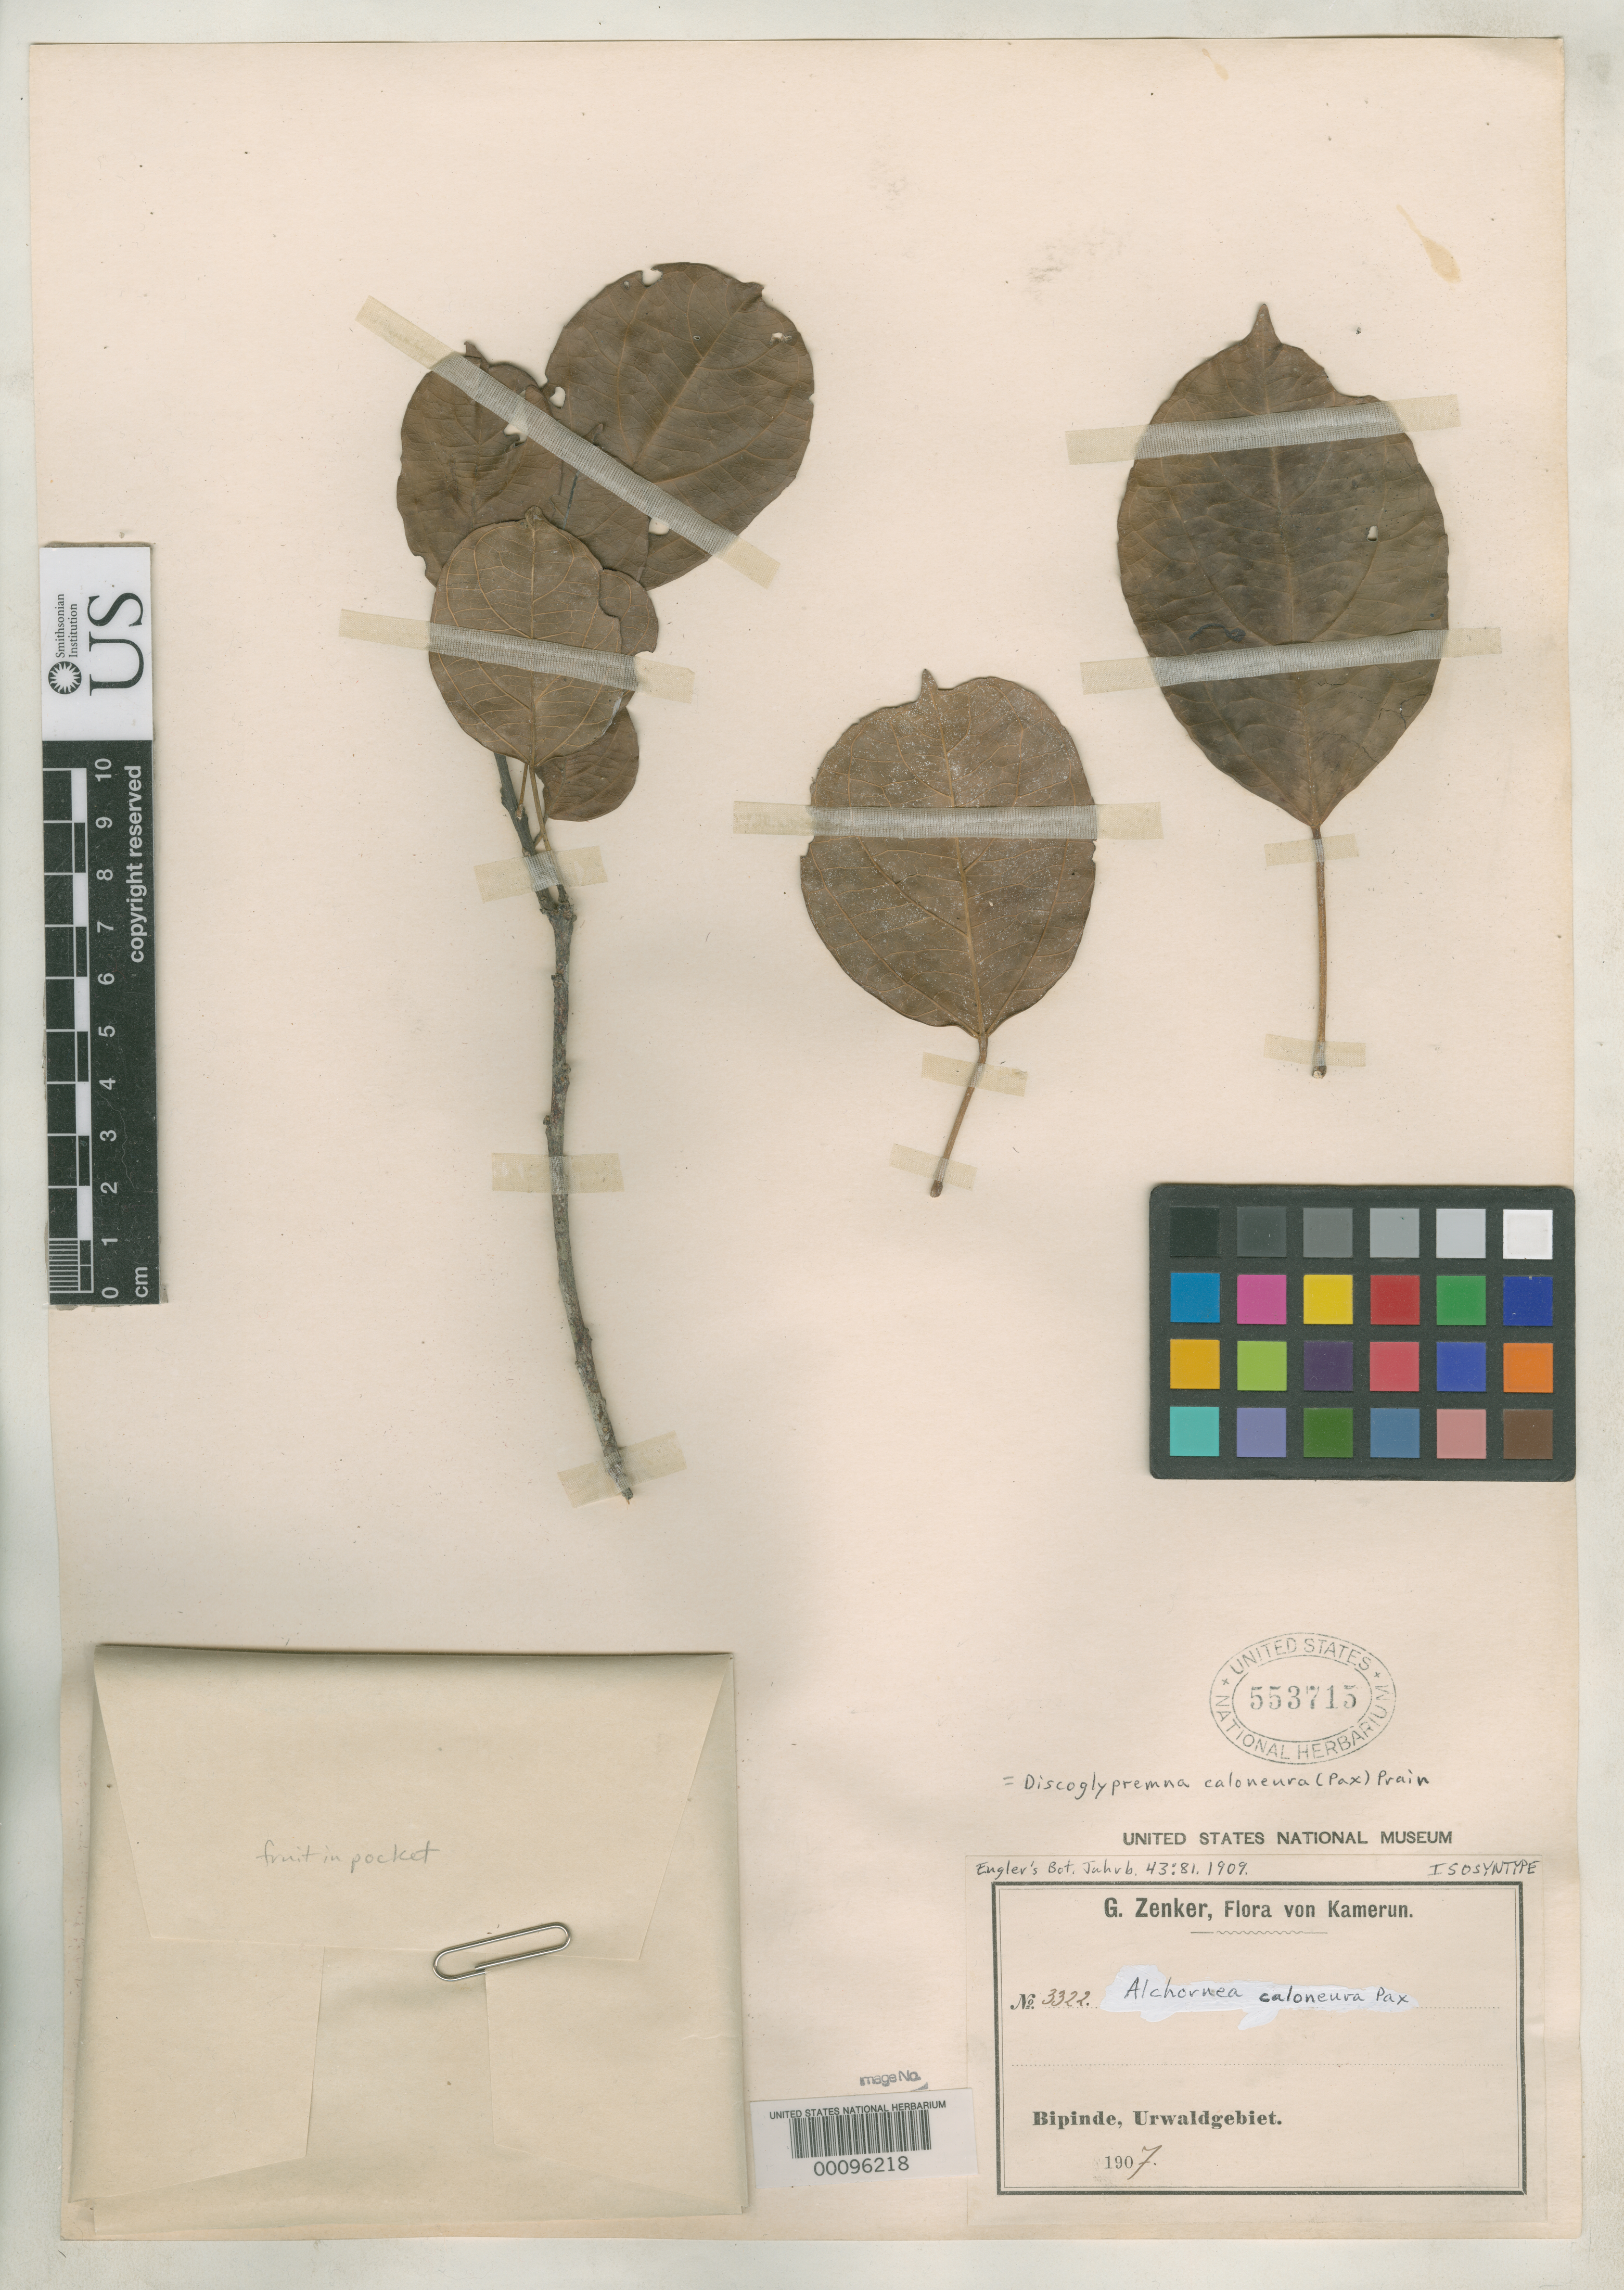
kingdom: Plantae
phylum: Tracheophyta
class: Magnoliopsida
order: Malpighiales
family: Euphorbiaceae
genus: Alchornea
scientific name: Alchornea caloneura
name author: Pax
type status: Isosyntype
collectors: G. A. Zenker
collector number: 3322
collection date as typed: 1907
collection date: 1907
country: Cameroon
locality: Bipinde, Urwald.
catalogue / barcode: US 553715